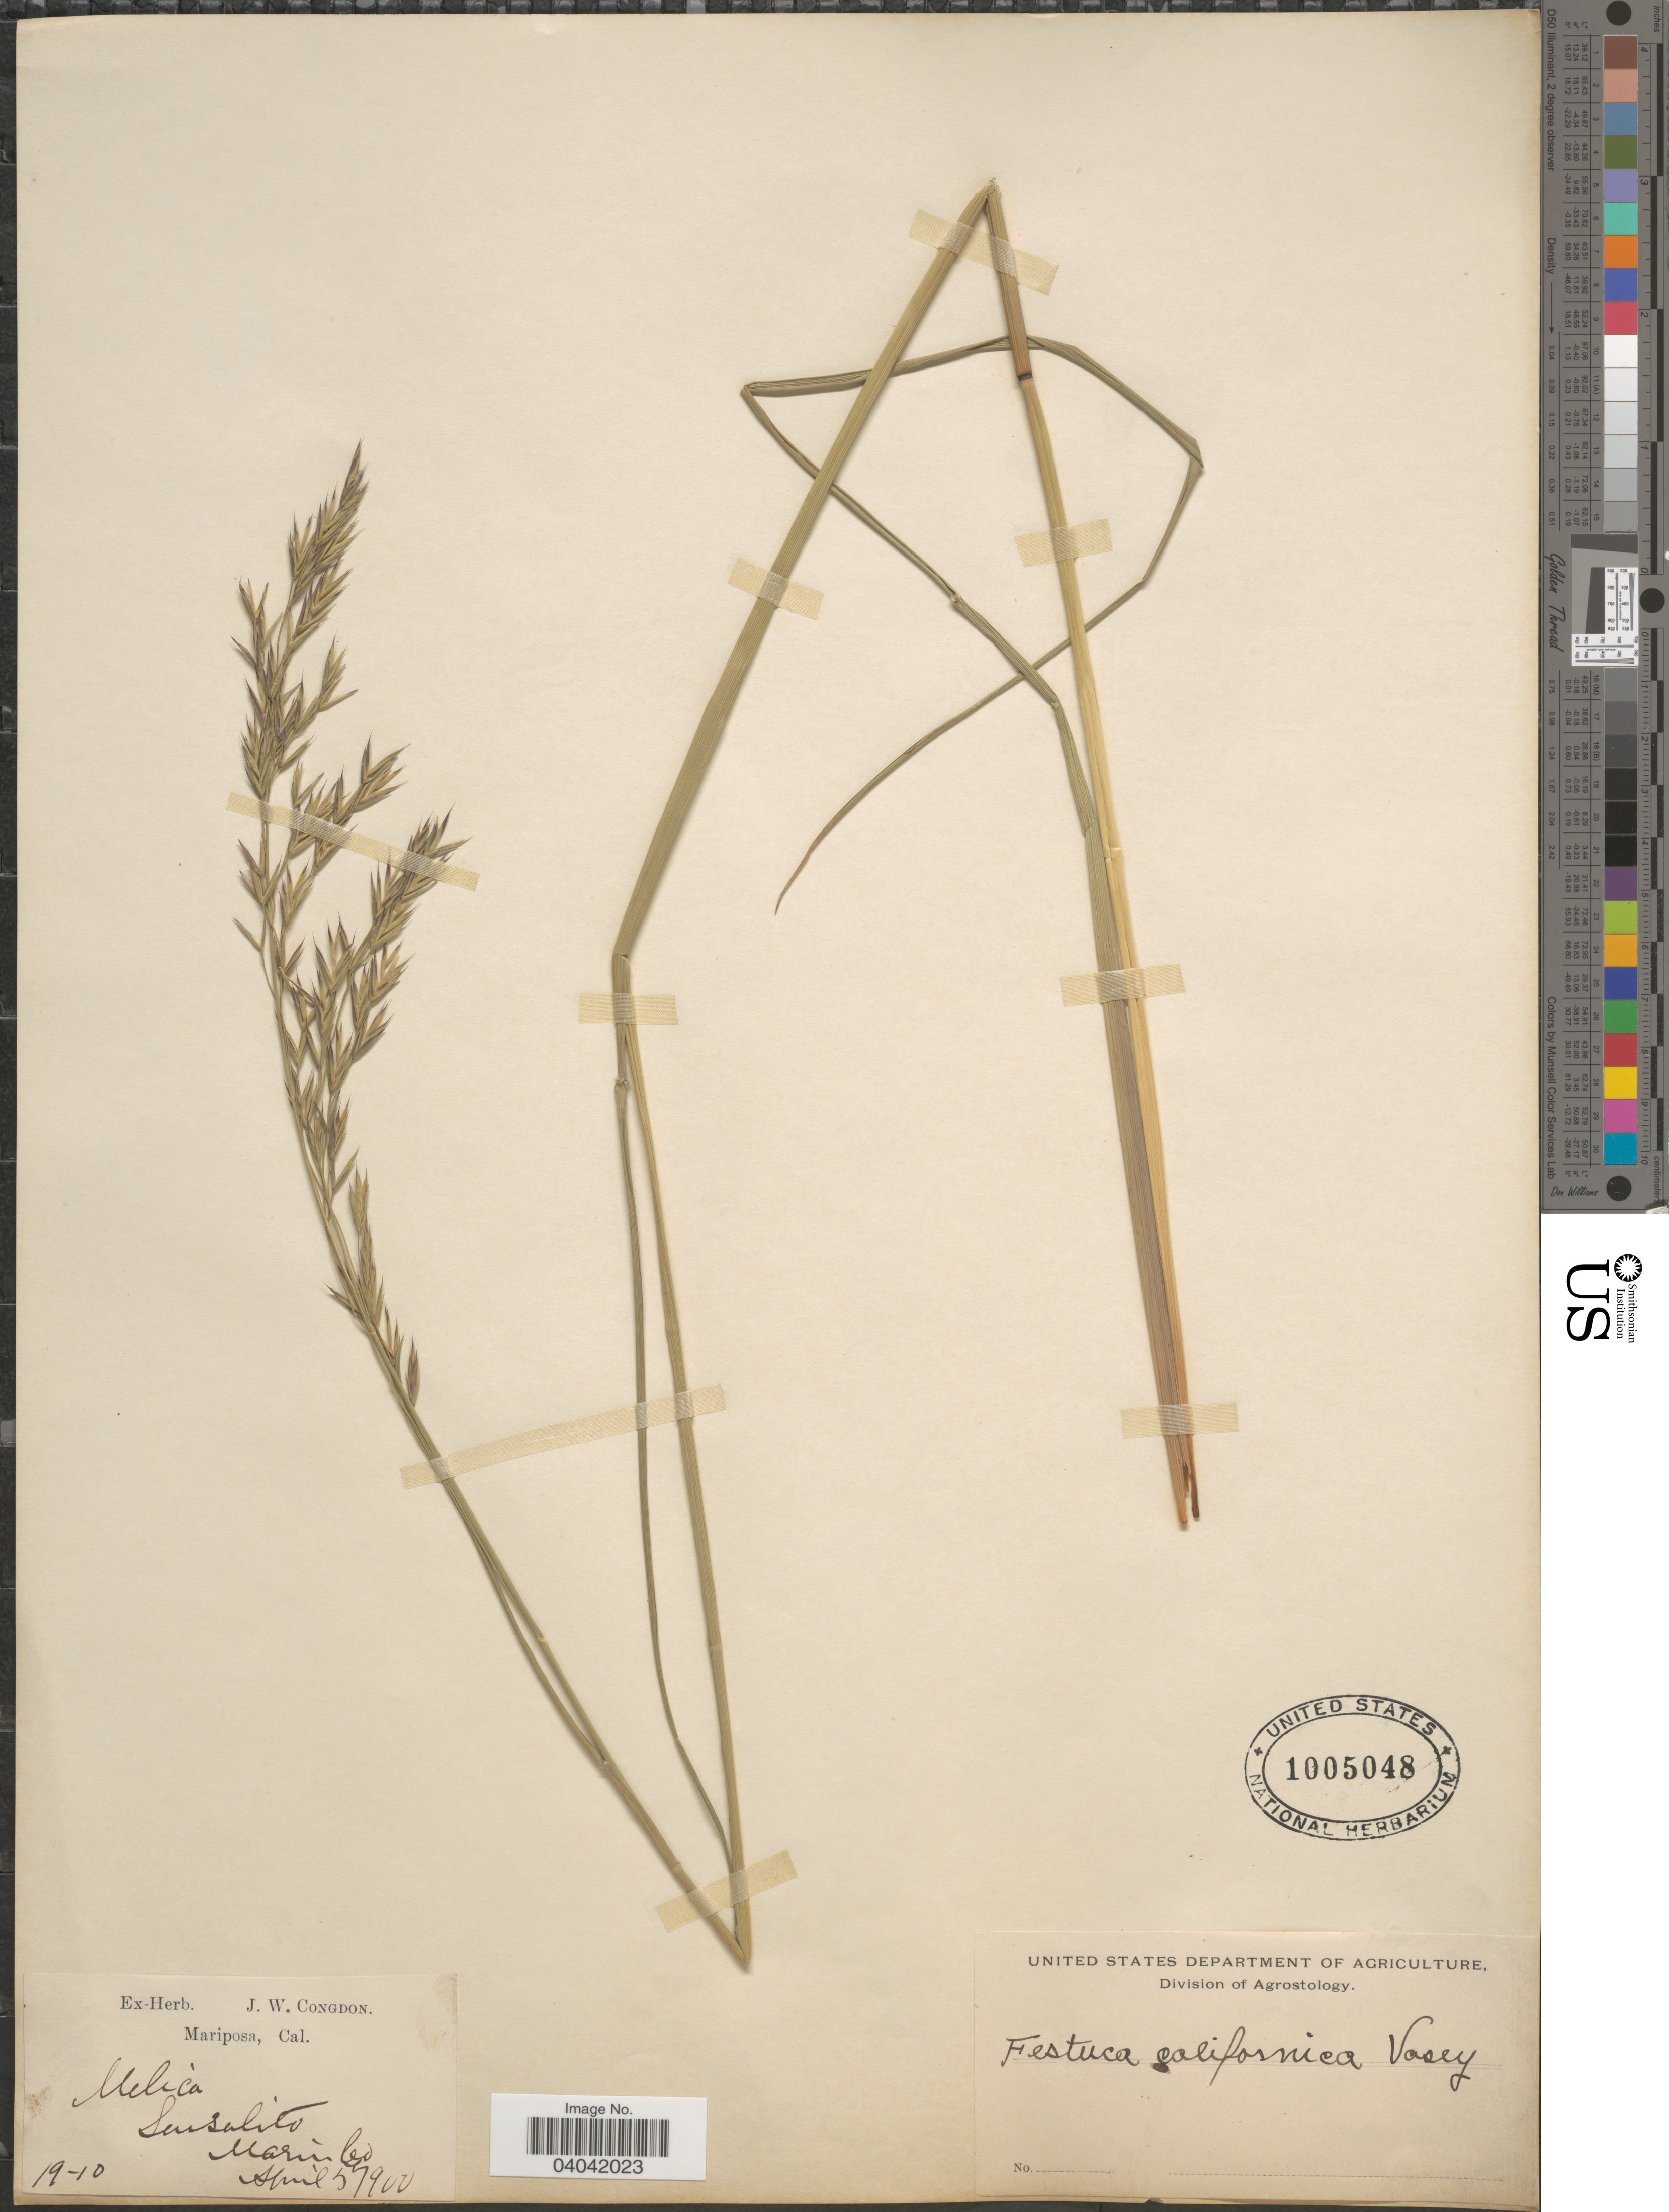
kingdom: Plantae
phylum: Tracheophyta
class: Liliopsida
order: Poales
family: Poaceae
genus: Festuca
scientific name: Festuca californica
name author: Vasey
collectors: ex herb. J. W. Congdon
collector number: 19-10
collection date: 1900-04-05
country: United States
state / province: California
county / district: Marin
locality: Sausalito. Marin Co.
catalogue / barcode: US 1005048